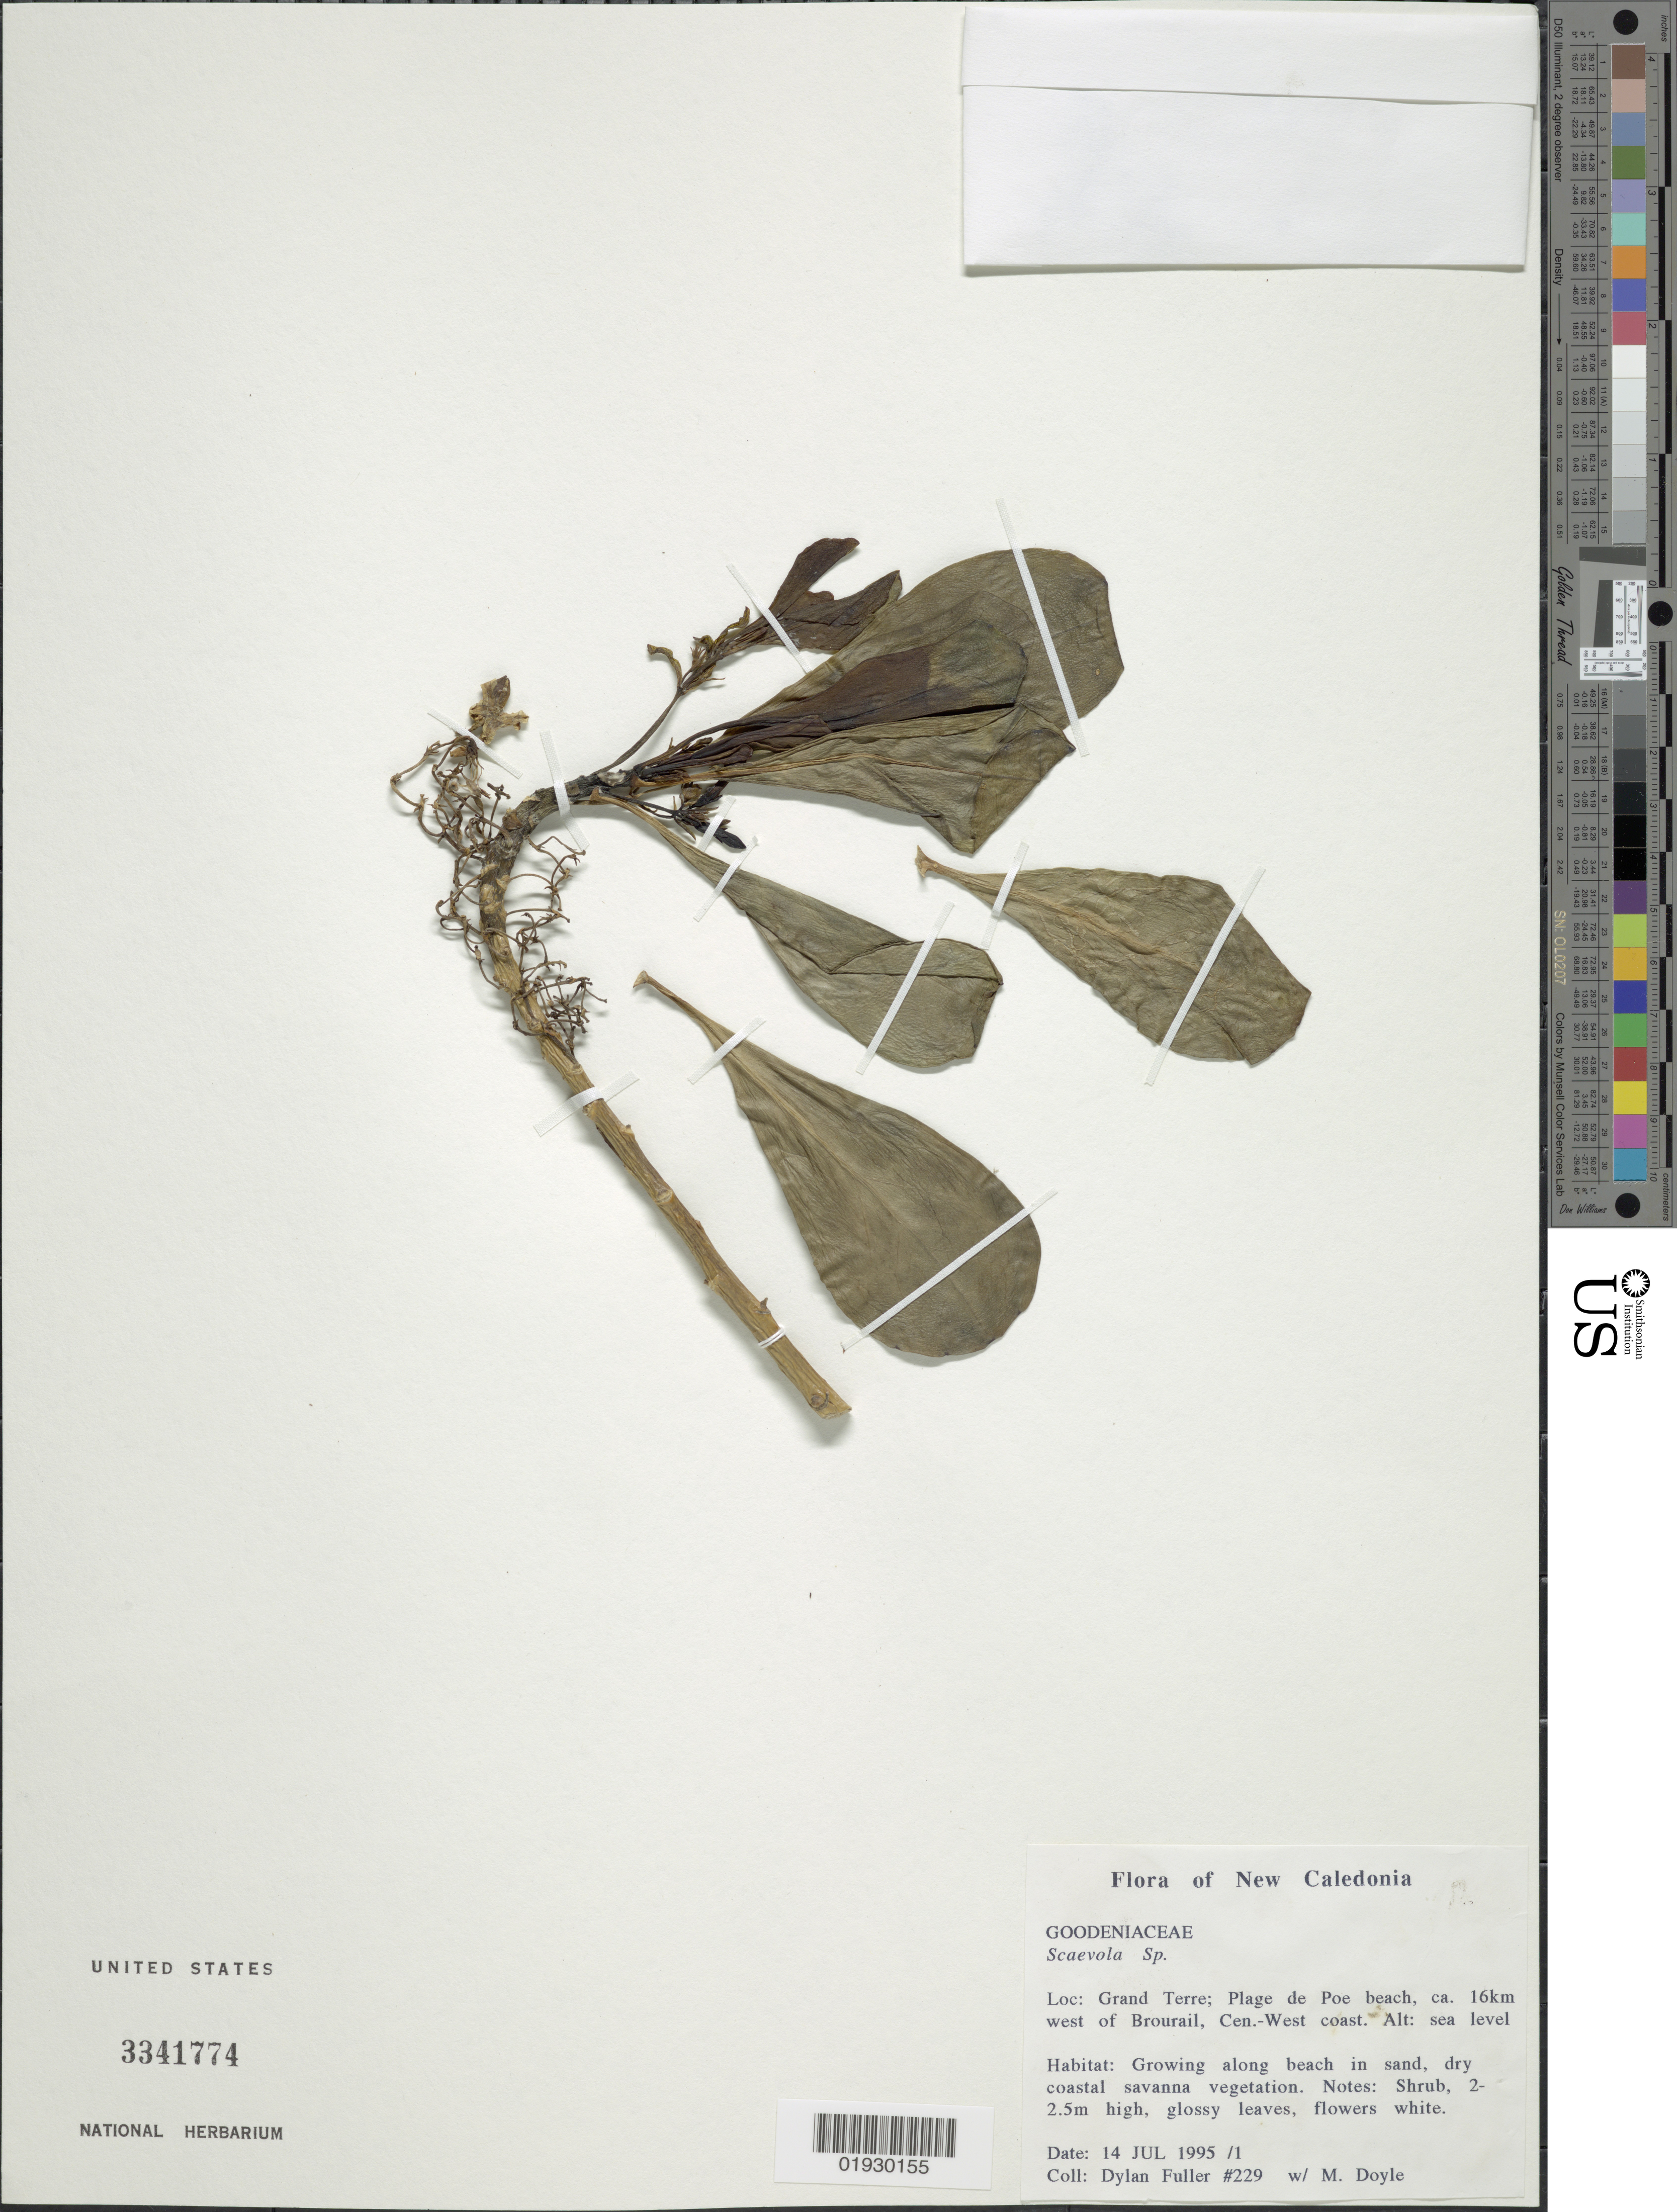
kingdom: Plantae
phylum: Tracheophyta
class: Magnoliopsida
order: Asterales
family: Goodeniaceae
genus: Scaevola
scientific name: Scaevola sp.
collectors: D. X. Fuller & M. Doyle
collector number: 229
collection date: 1995-07-14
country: New Caledonia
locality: Grand Terre; Plage de Poe beach, ca. 16km west of Brourail, Cen.-West coast.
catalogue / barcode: US 3341774